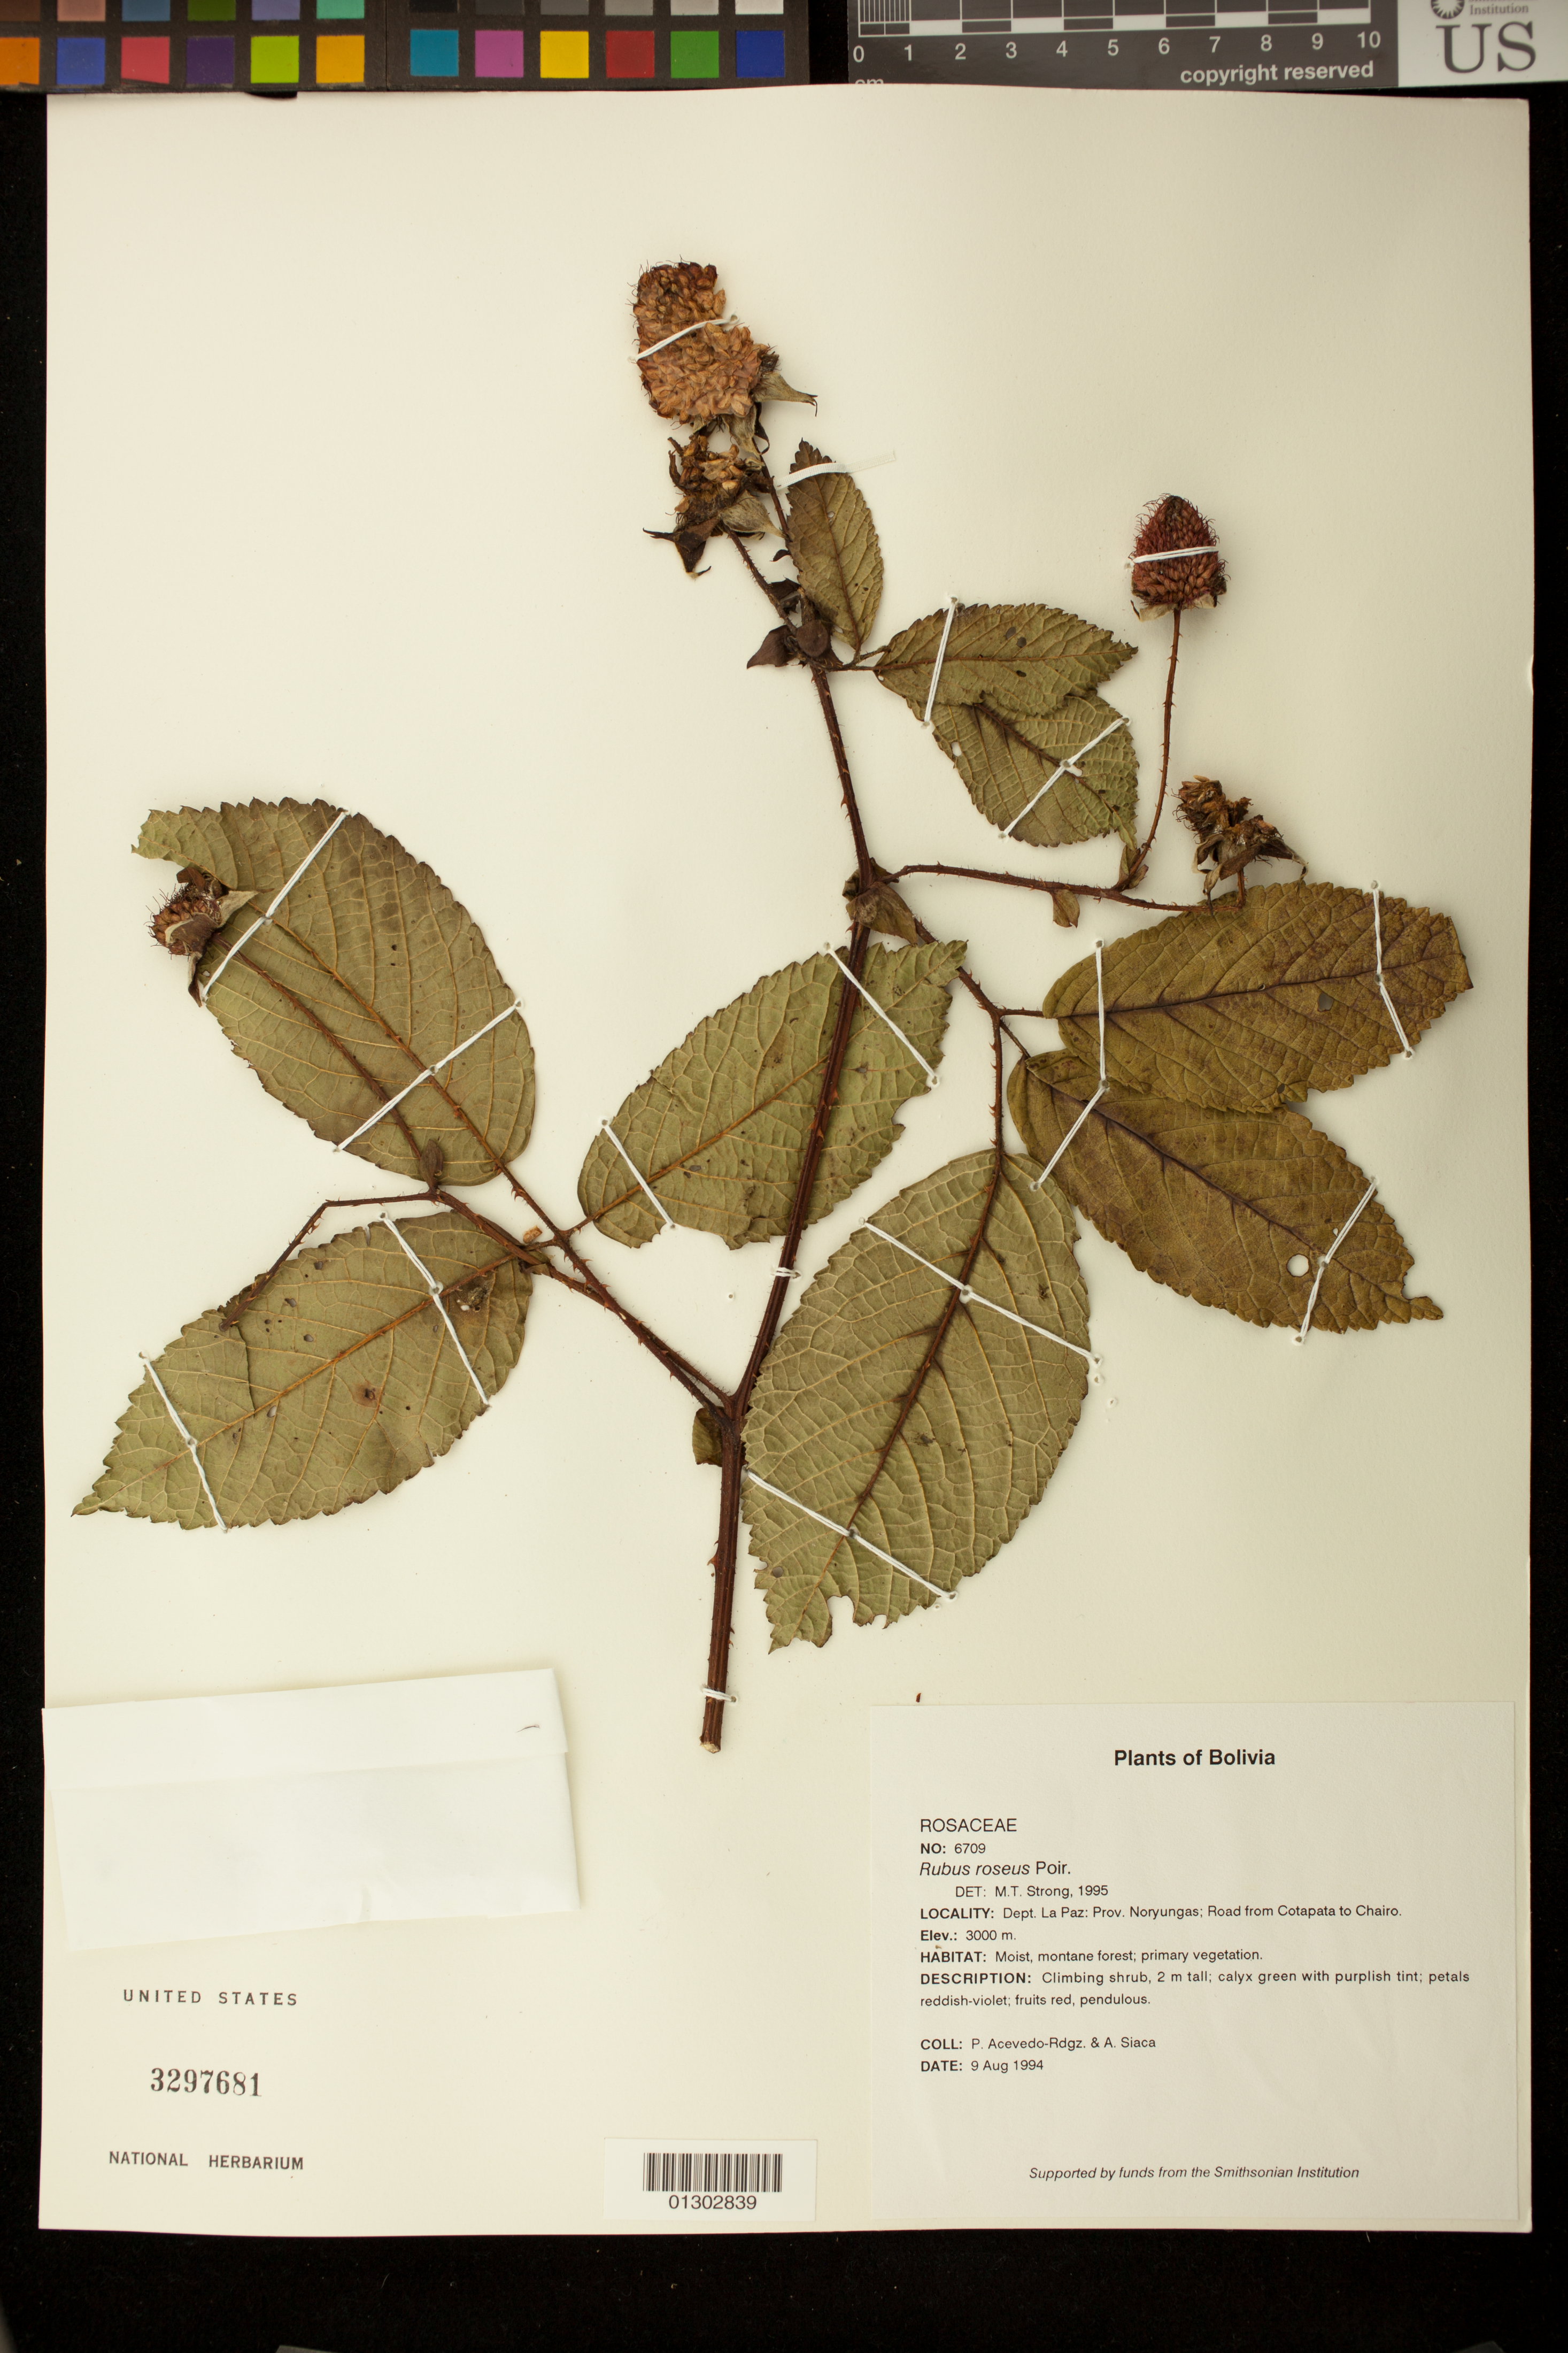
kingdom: Plantae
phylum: Tracheophyta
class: Magnoliopsida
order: Rosales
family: Rosaceae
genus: Rubus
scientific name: Rubus roseus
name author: Poir.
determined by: Strong, M. T., (US), Smithsonian Institution - National Museum of Natural History (UNITED STATES)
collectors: P. Acevedo-Rodr. & A. Siaca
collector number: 6709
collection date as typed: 09 Aug 1994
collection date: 1994-08-09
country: Bolivia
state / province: La Paz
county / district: Noryungas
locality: Depart. La Paz; Prov. Noryungas. Road from Cotapata to Chairo.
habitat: Moist, montane forest; primary vegetation.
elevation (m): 3000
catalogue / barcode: US 3297681